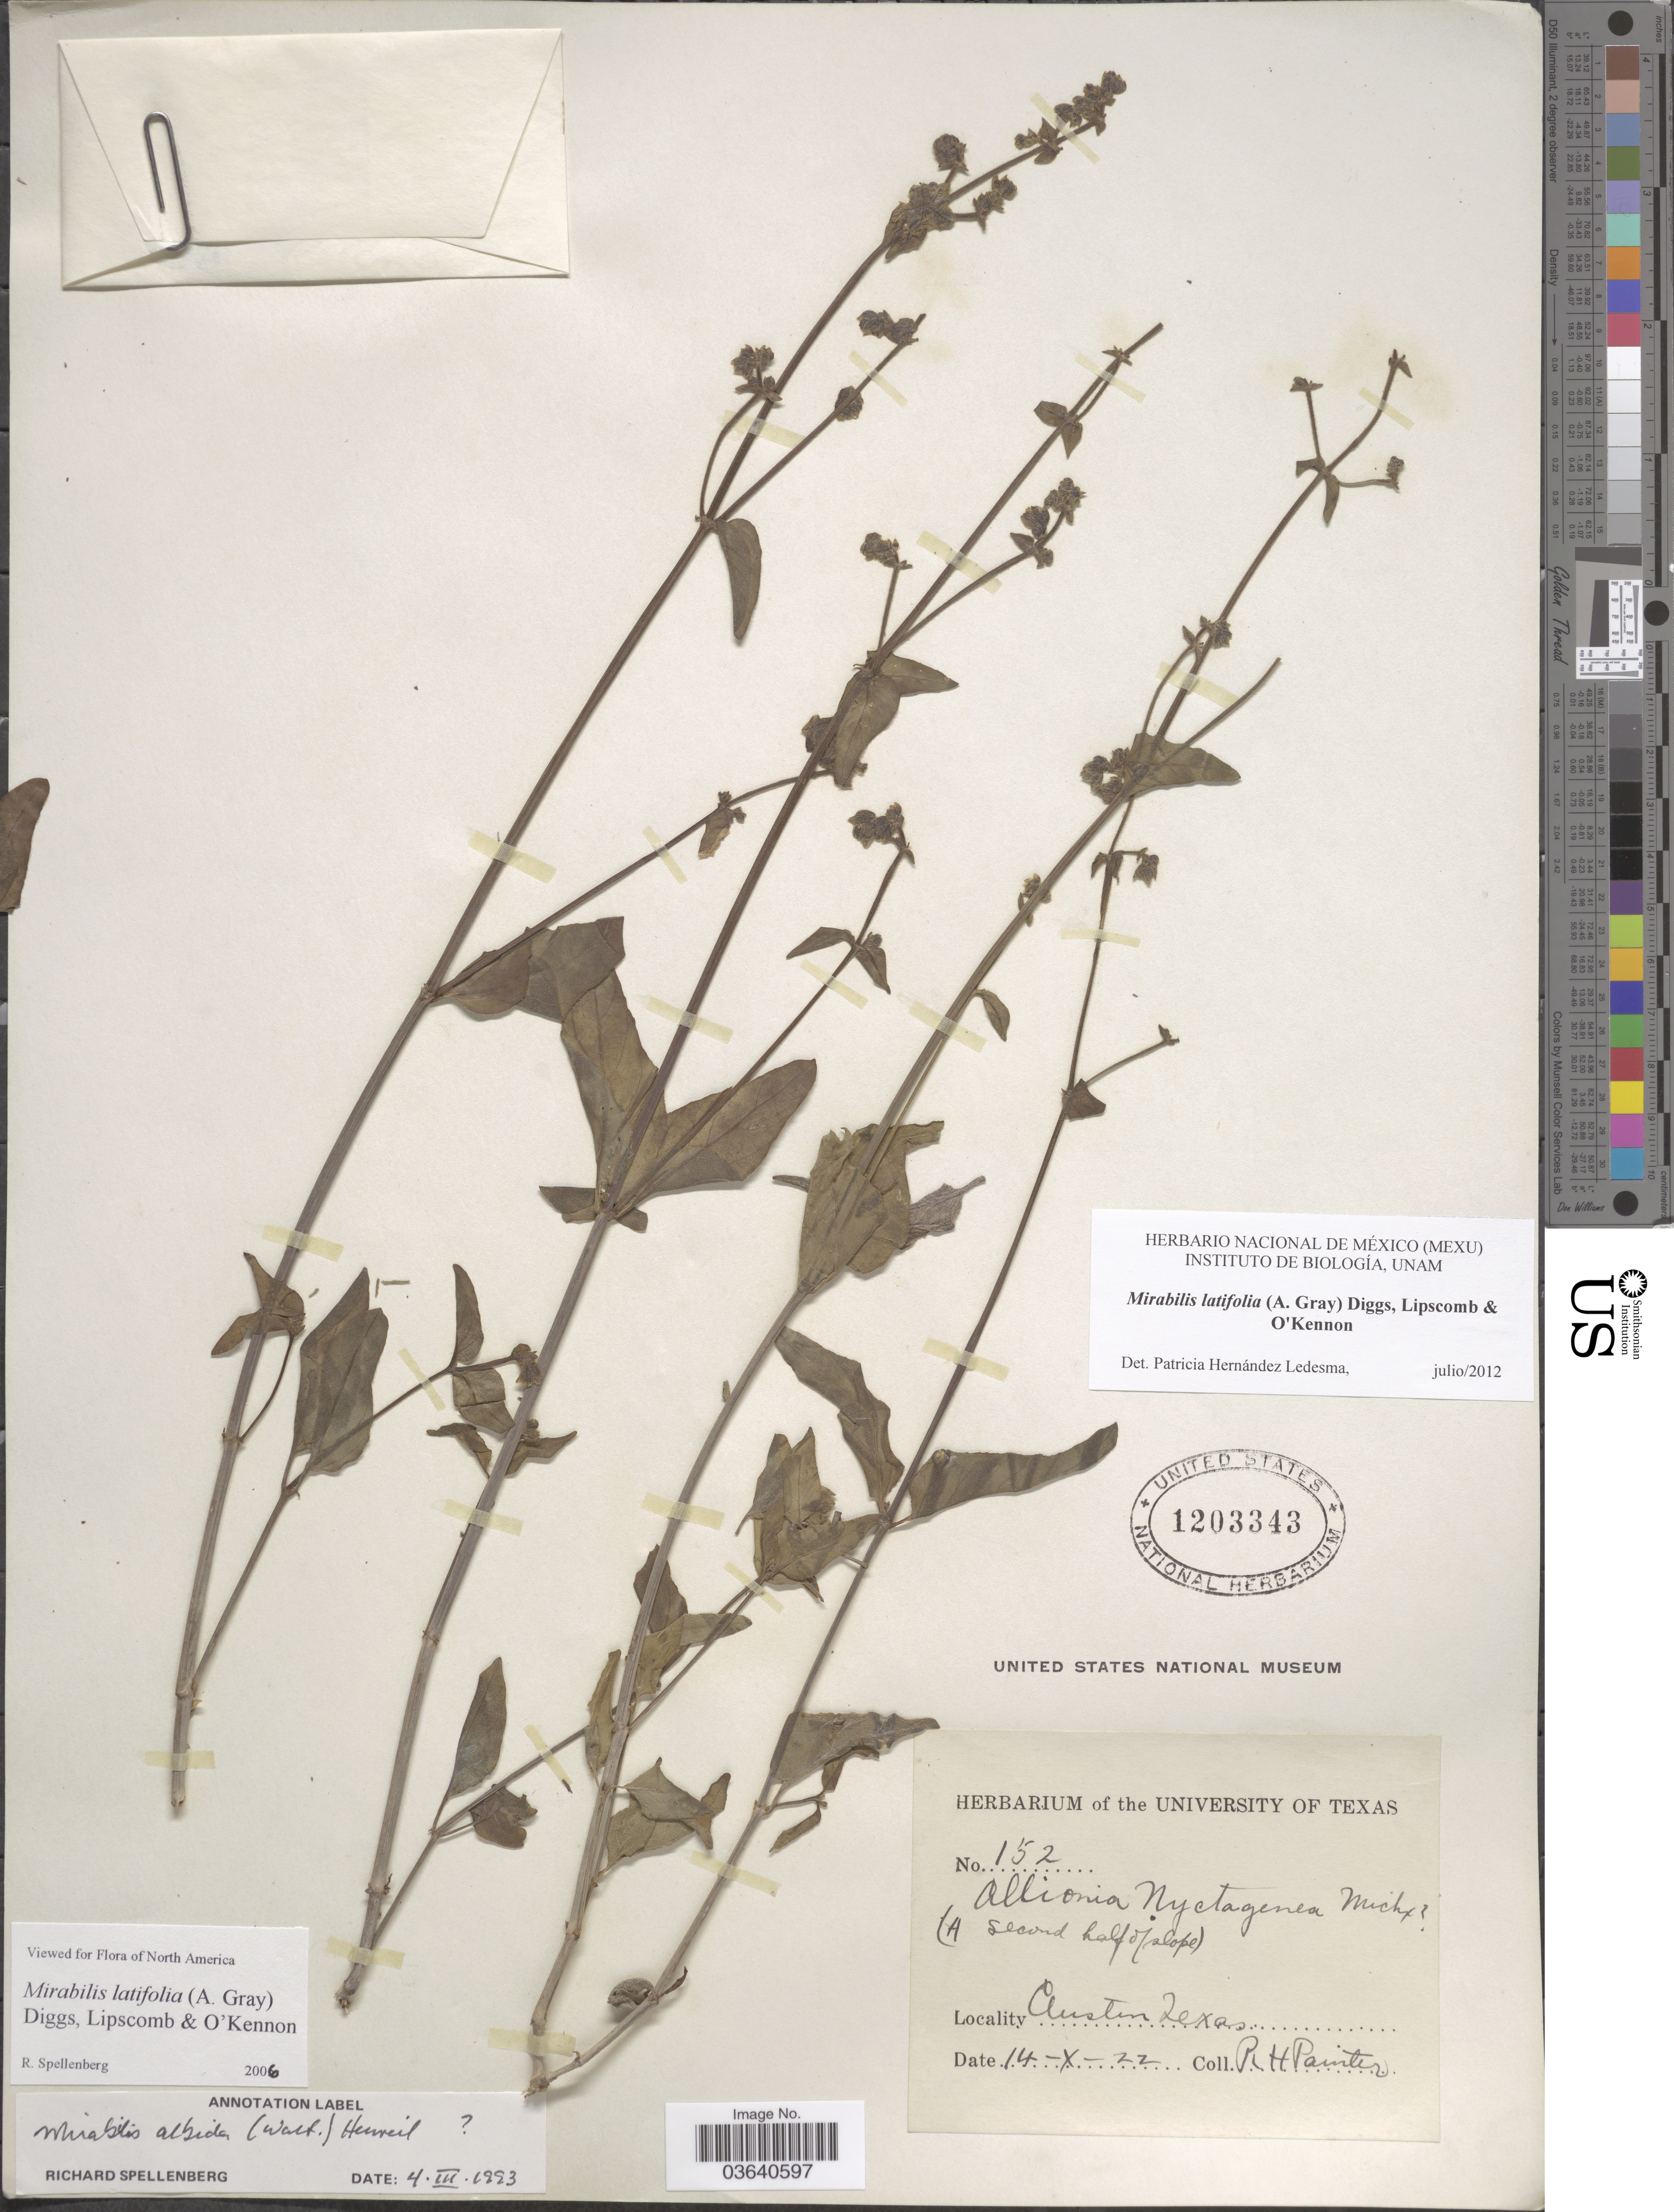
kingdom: Plantae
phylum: Tracheophyta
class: Magnoliopsida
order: Caryophyllales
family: Nyctaginaceae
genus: Mirabilis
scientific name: Mirabilis latifolia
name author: (A. Gray) Diggs et al.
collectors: Painter, R. H.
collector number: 152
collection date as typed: Transcribed d/m/y: 14/10/22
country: United States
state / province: Texas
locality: Austin.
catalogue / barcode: US 1203343